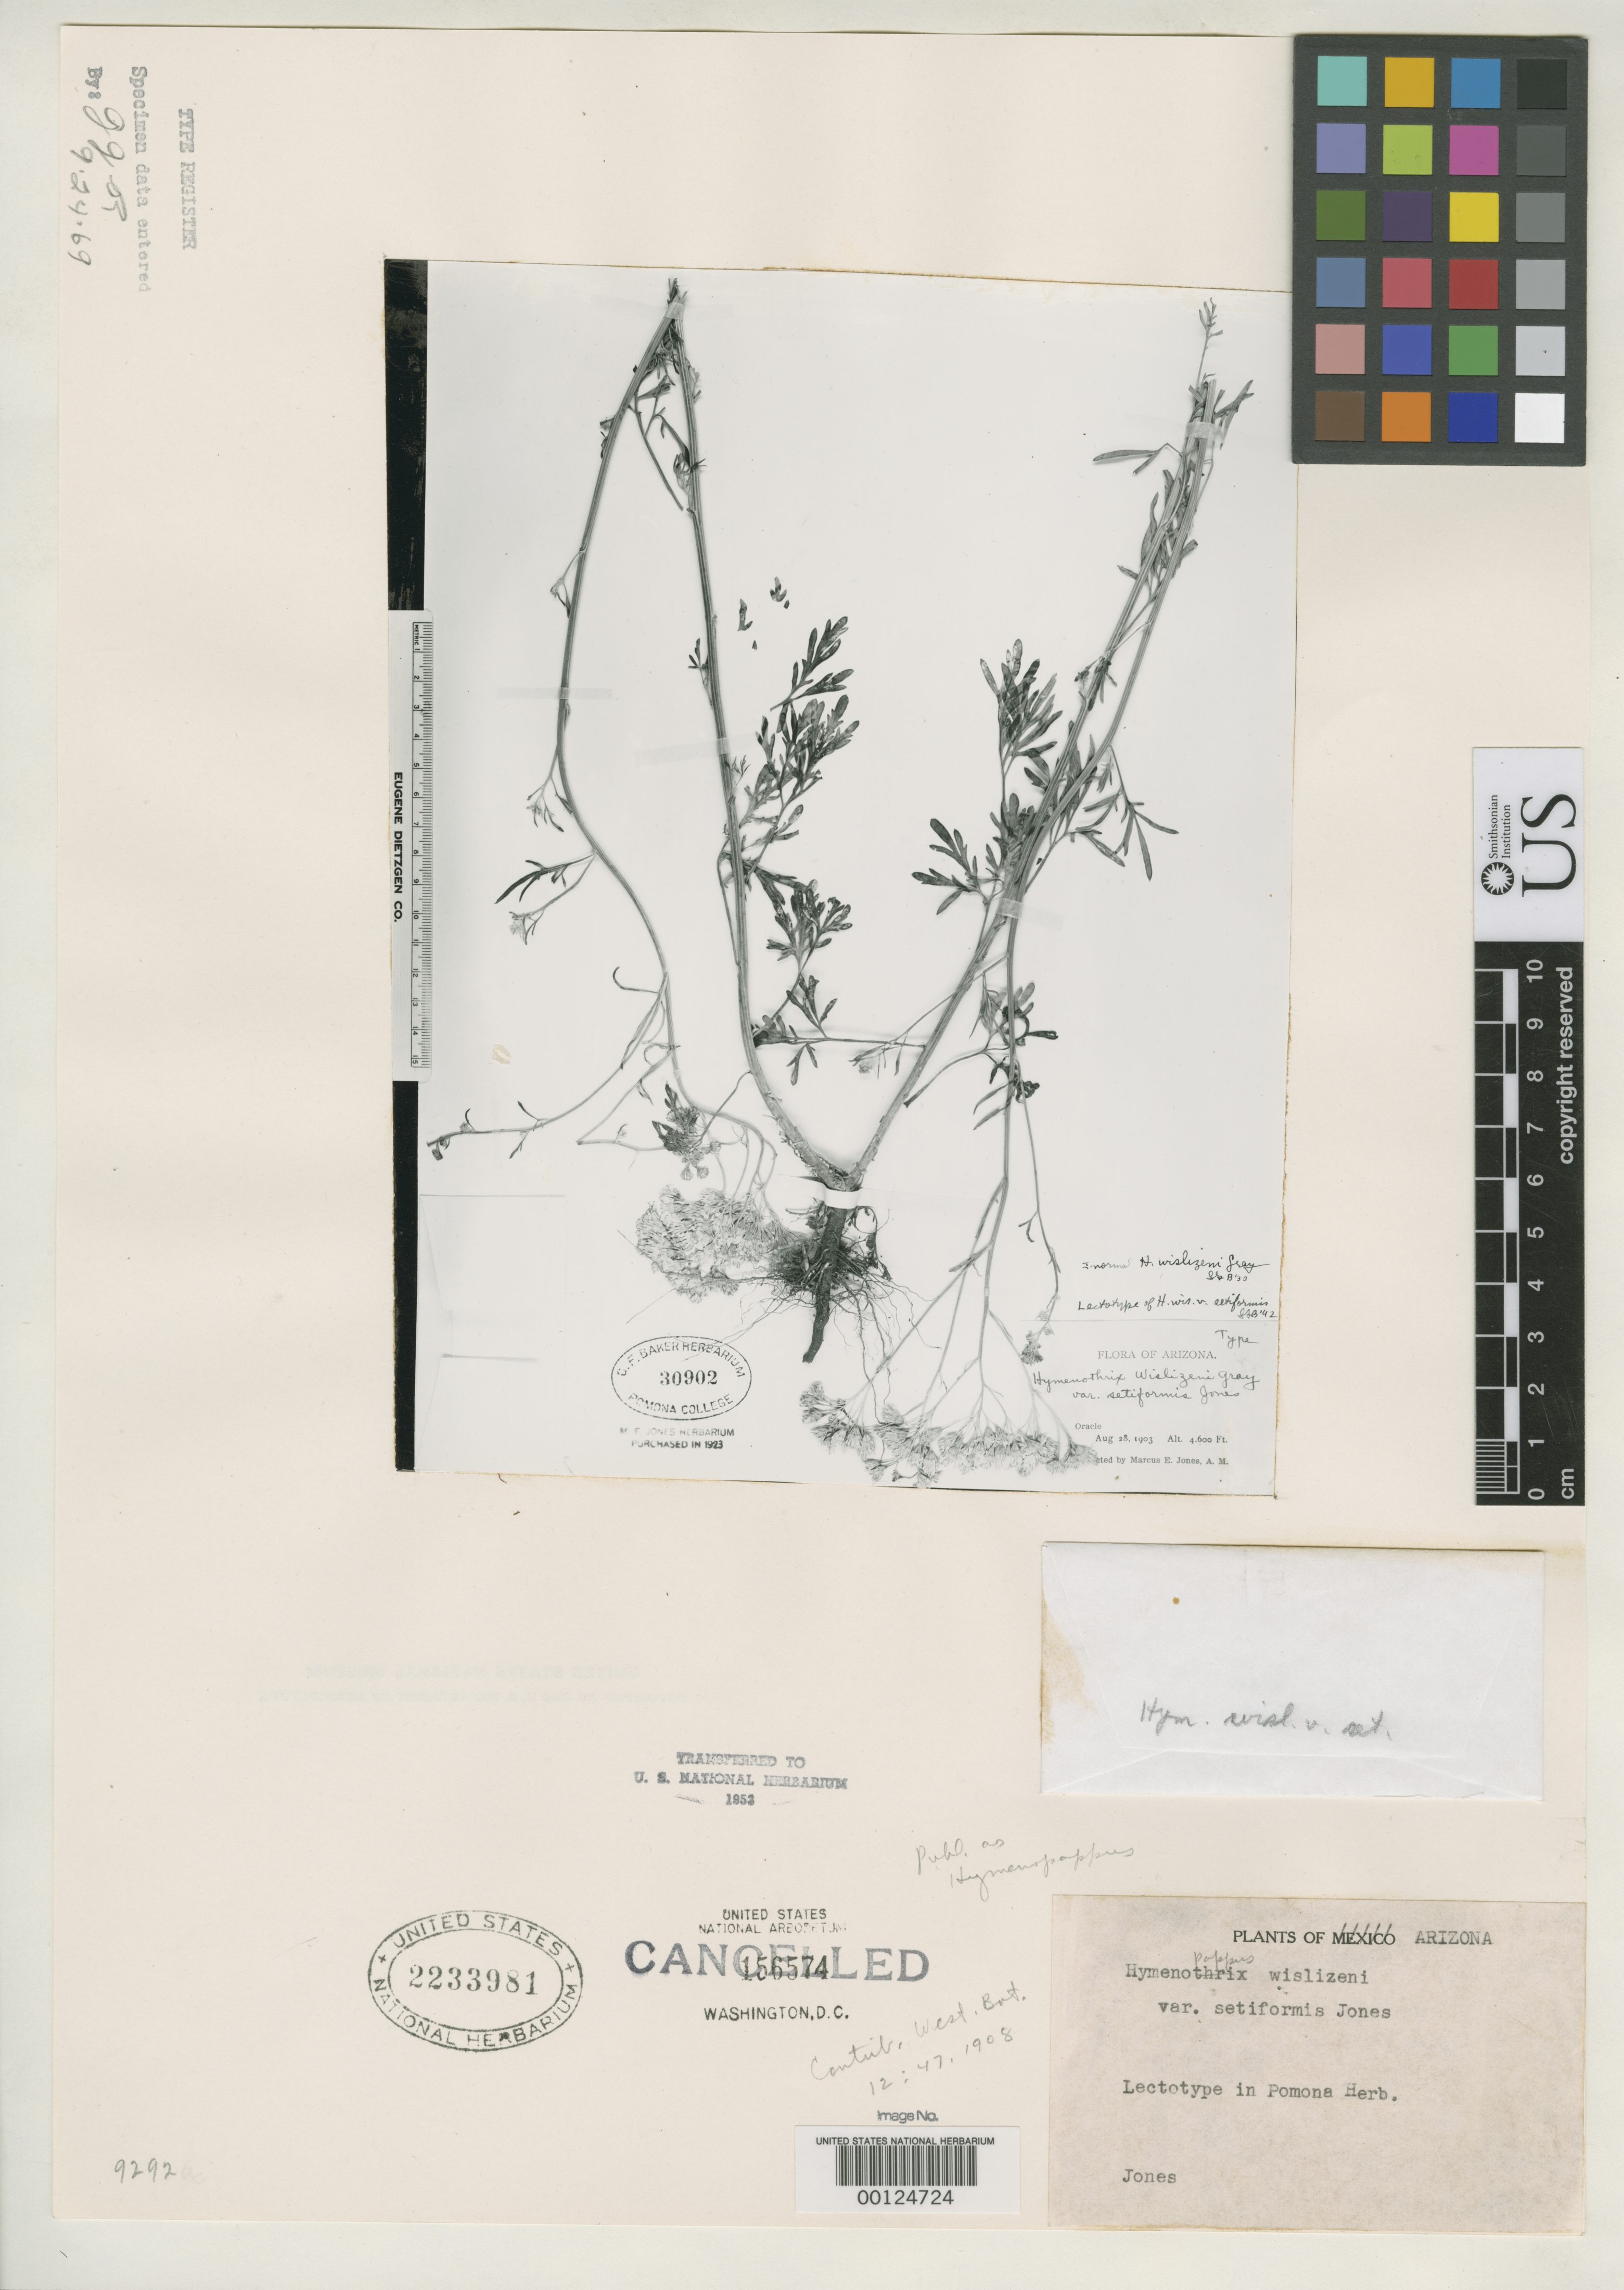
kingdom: Plantae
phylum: Tracheophyta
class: Magnoliopsida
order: Asterales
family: Asteraceae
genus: Hymenopappus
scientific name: Hymenopappus wislizeni var. setiformis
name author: M.E. Jones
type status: Type Fragment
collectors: M. E. Jones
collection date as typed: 28 Aug 1903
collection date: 1903-08-28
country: United States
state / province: Arizona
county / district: Pinal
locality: Oracle.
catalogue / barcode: US 2233981